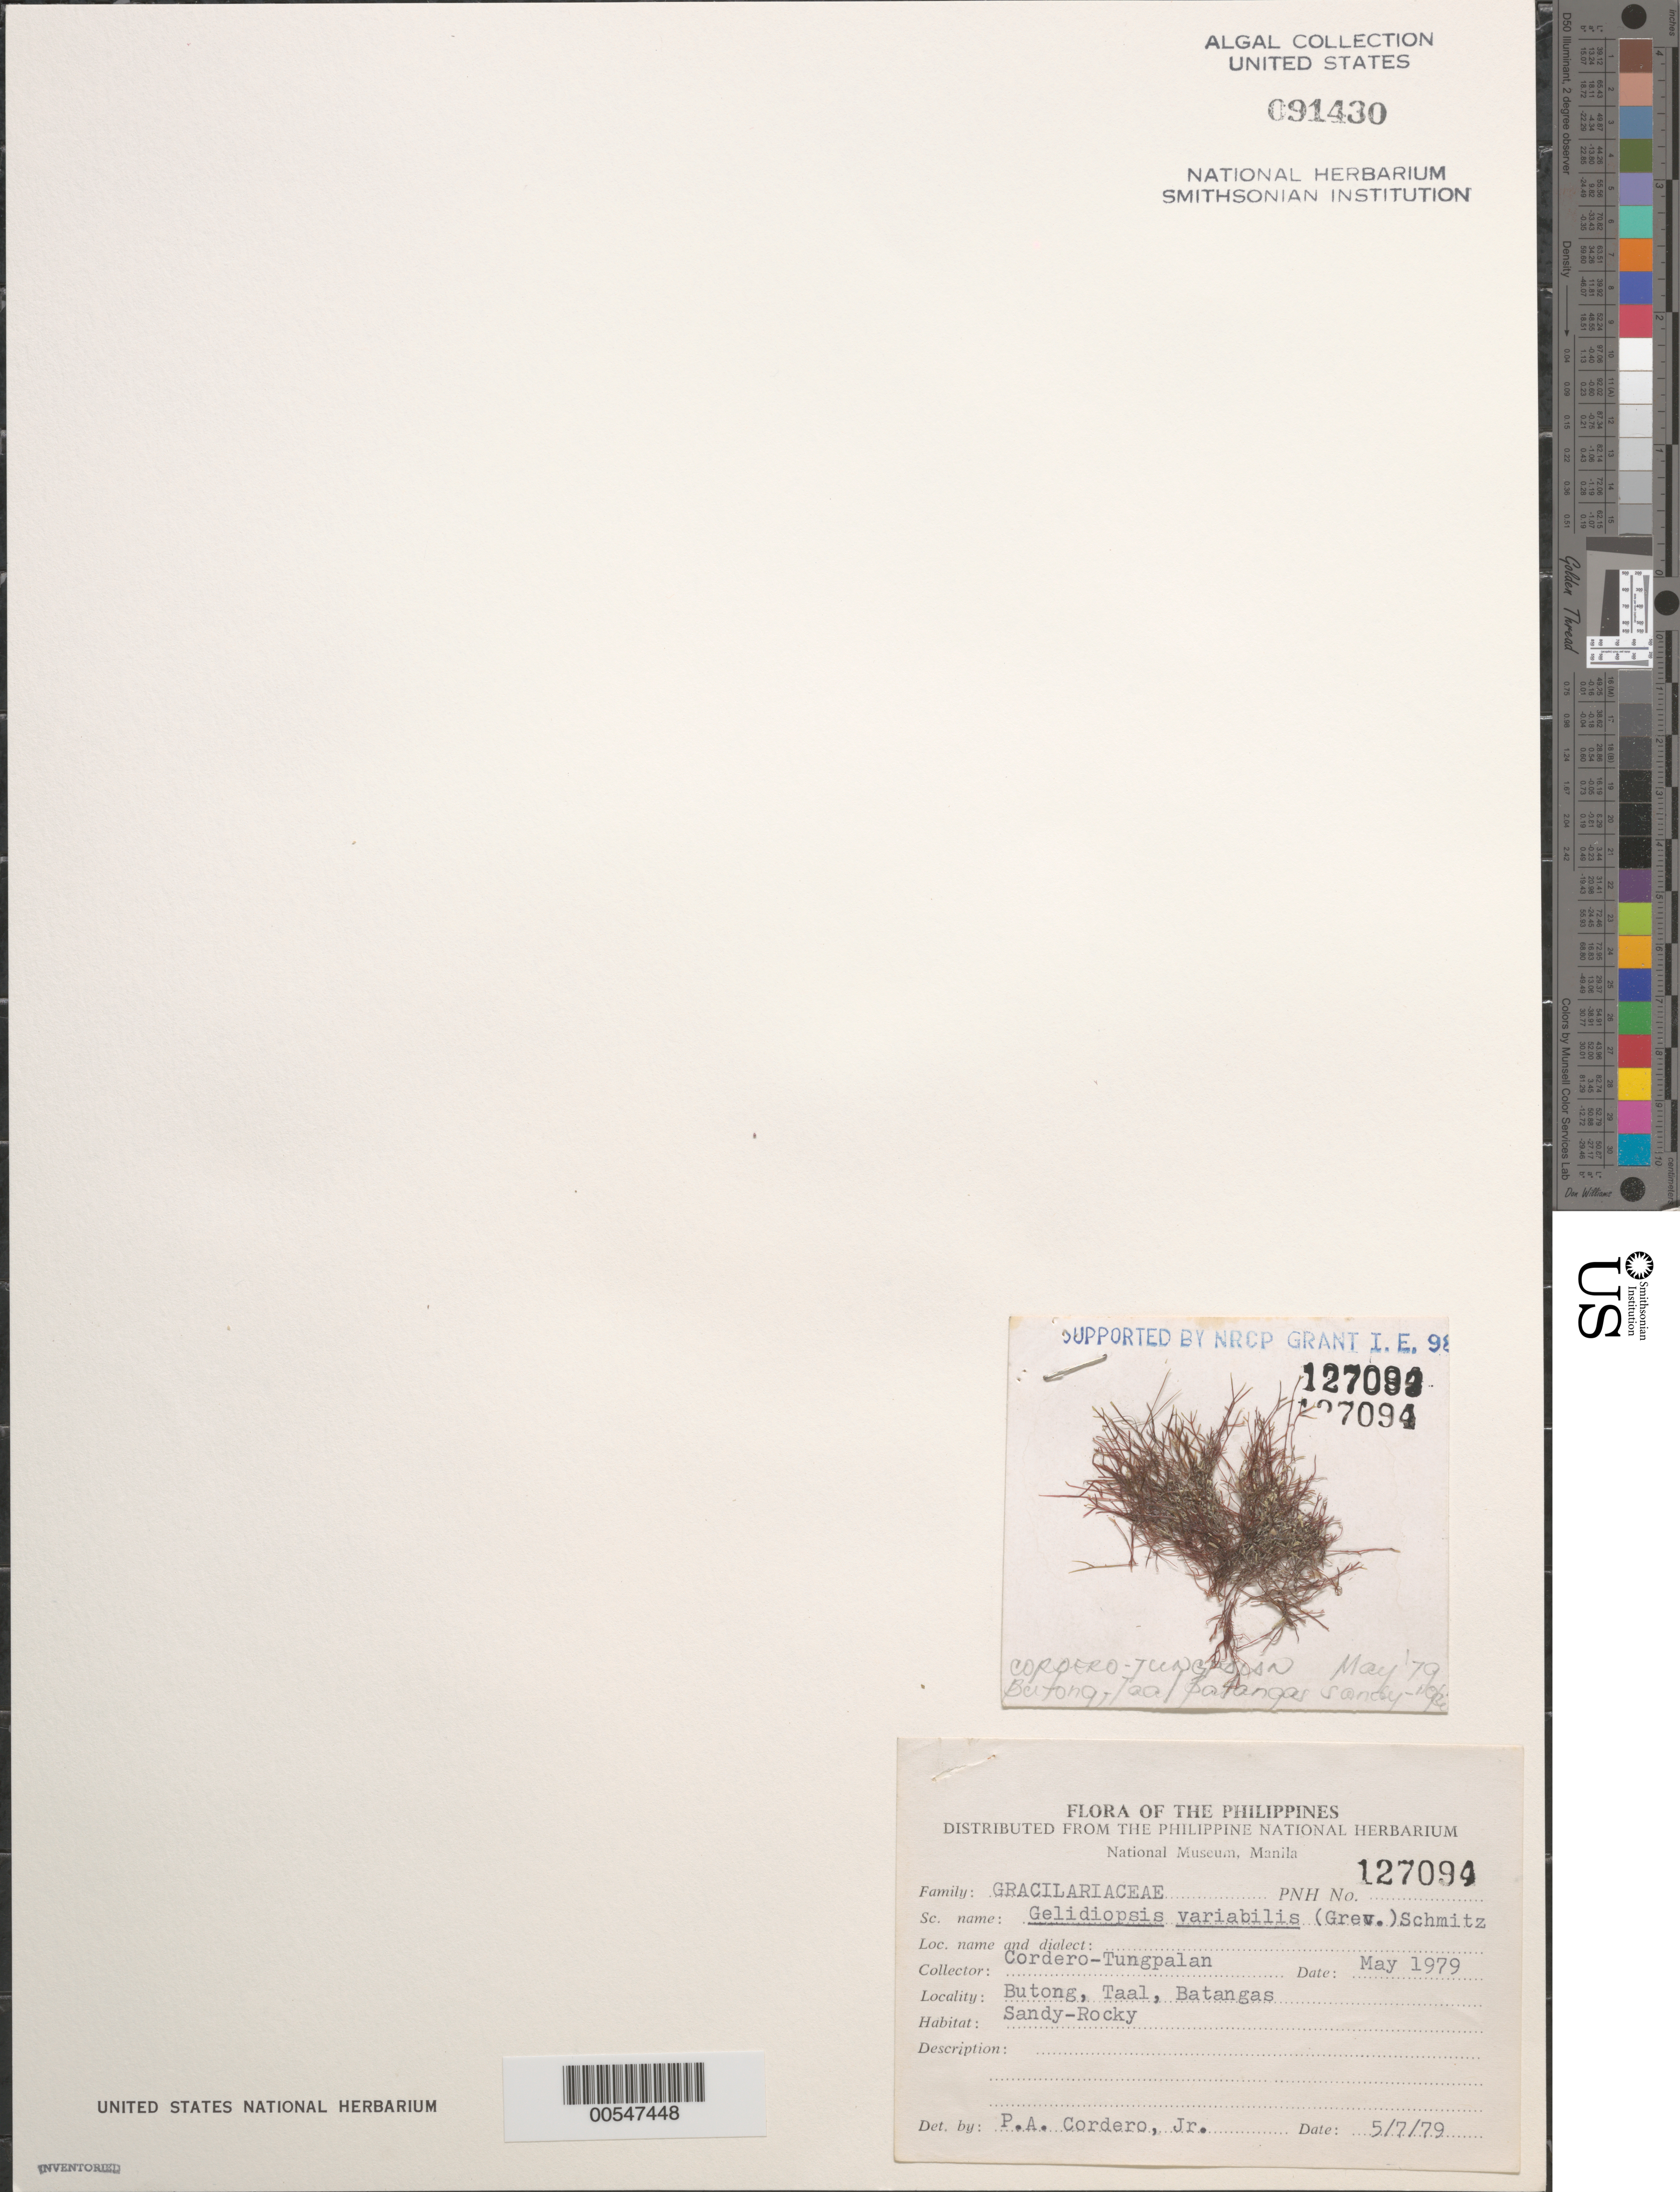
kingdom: Plantae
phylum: Rhodophyta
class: Florideophyceae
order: Rhodymeniales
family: Lomentariaceae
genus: Ceratodictyon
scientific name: Ceratodictyon variabile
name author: (J. Agardh) R.E. Norris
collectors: P. A. Cordero & A. Tungpalan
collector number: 127094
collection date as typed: May 1979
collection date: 1979-05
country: Philippines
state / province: Calabarzon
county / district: Batangas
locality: Butong, taal, batangas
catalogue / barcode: US 91430